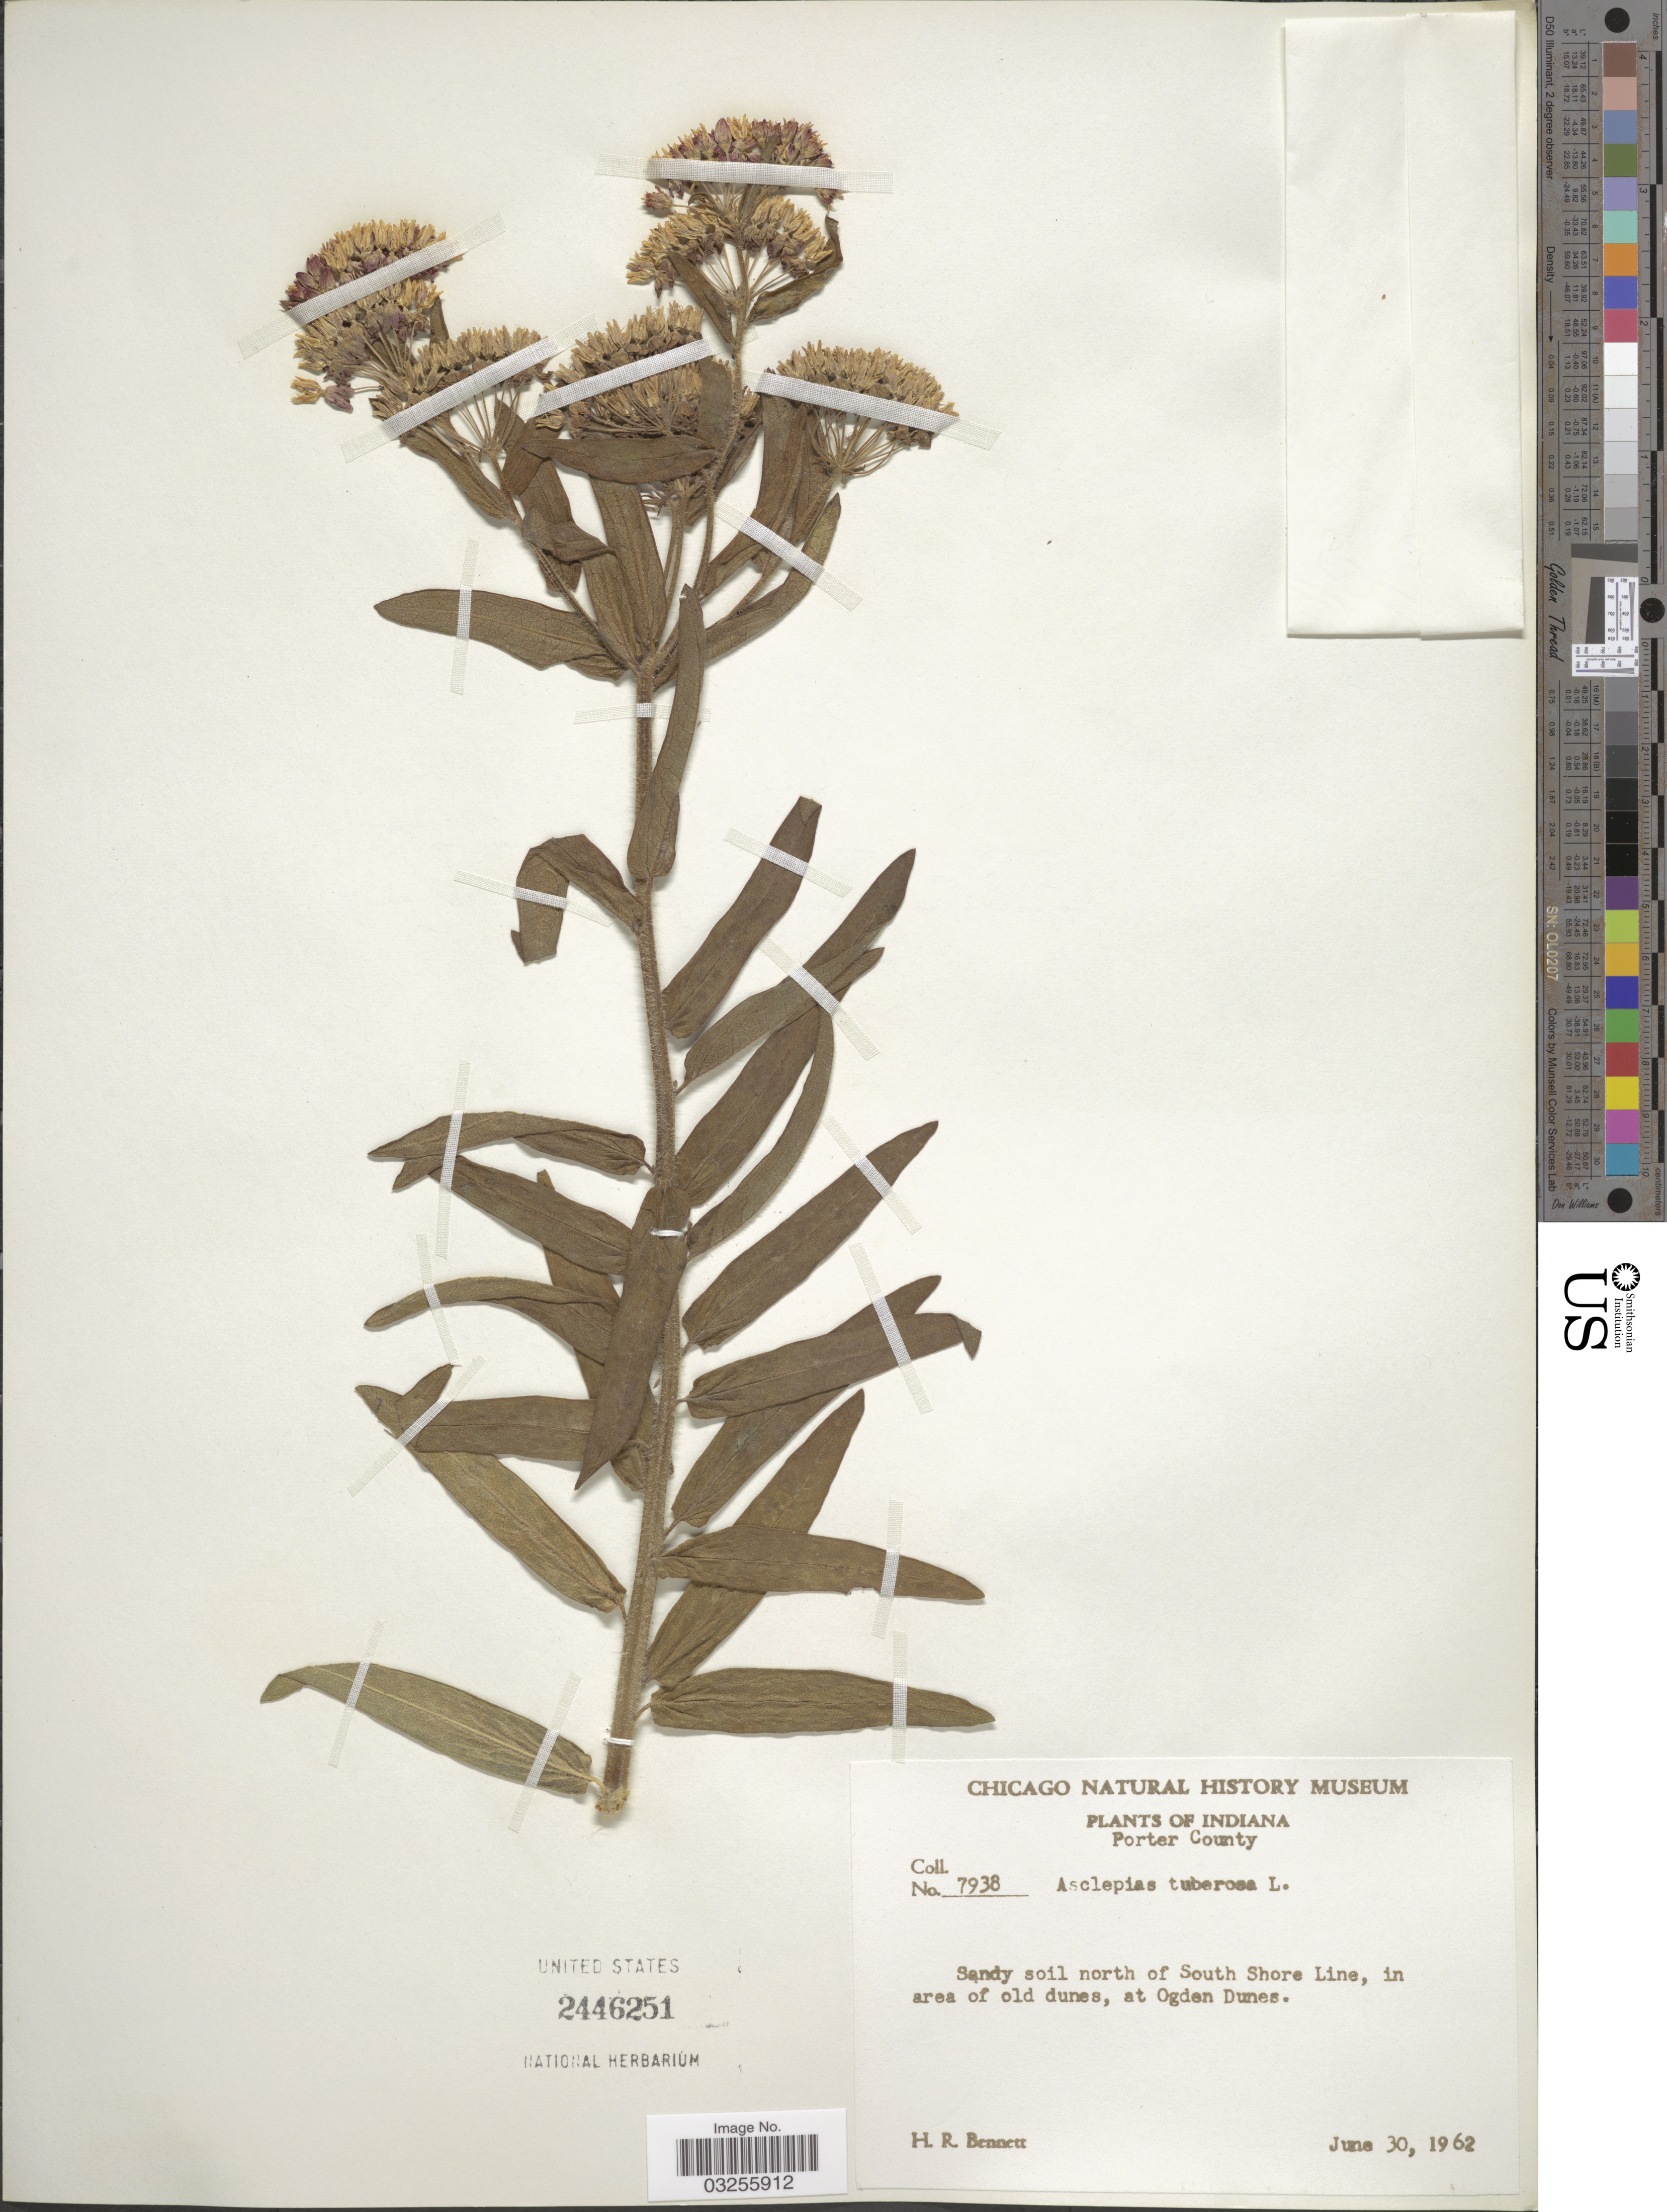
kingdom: Plantae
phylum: Tracheophyta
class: Magnoliopsida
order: Gentianales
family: Apocynaceae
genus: Asclepias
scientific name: Asclepias tuberosa subsp. interior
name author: Woodson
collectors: H. R. Bennett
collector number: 7938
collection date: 1962-06-30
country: United States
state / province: Indiana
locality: Porter County. Sandy soil north of South Shore Line, in area of old dunes, at Ogden Dunes.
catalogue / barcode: US 2446251